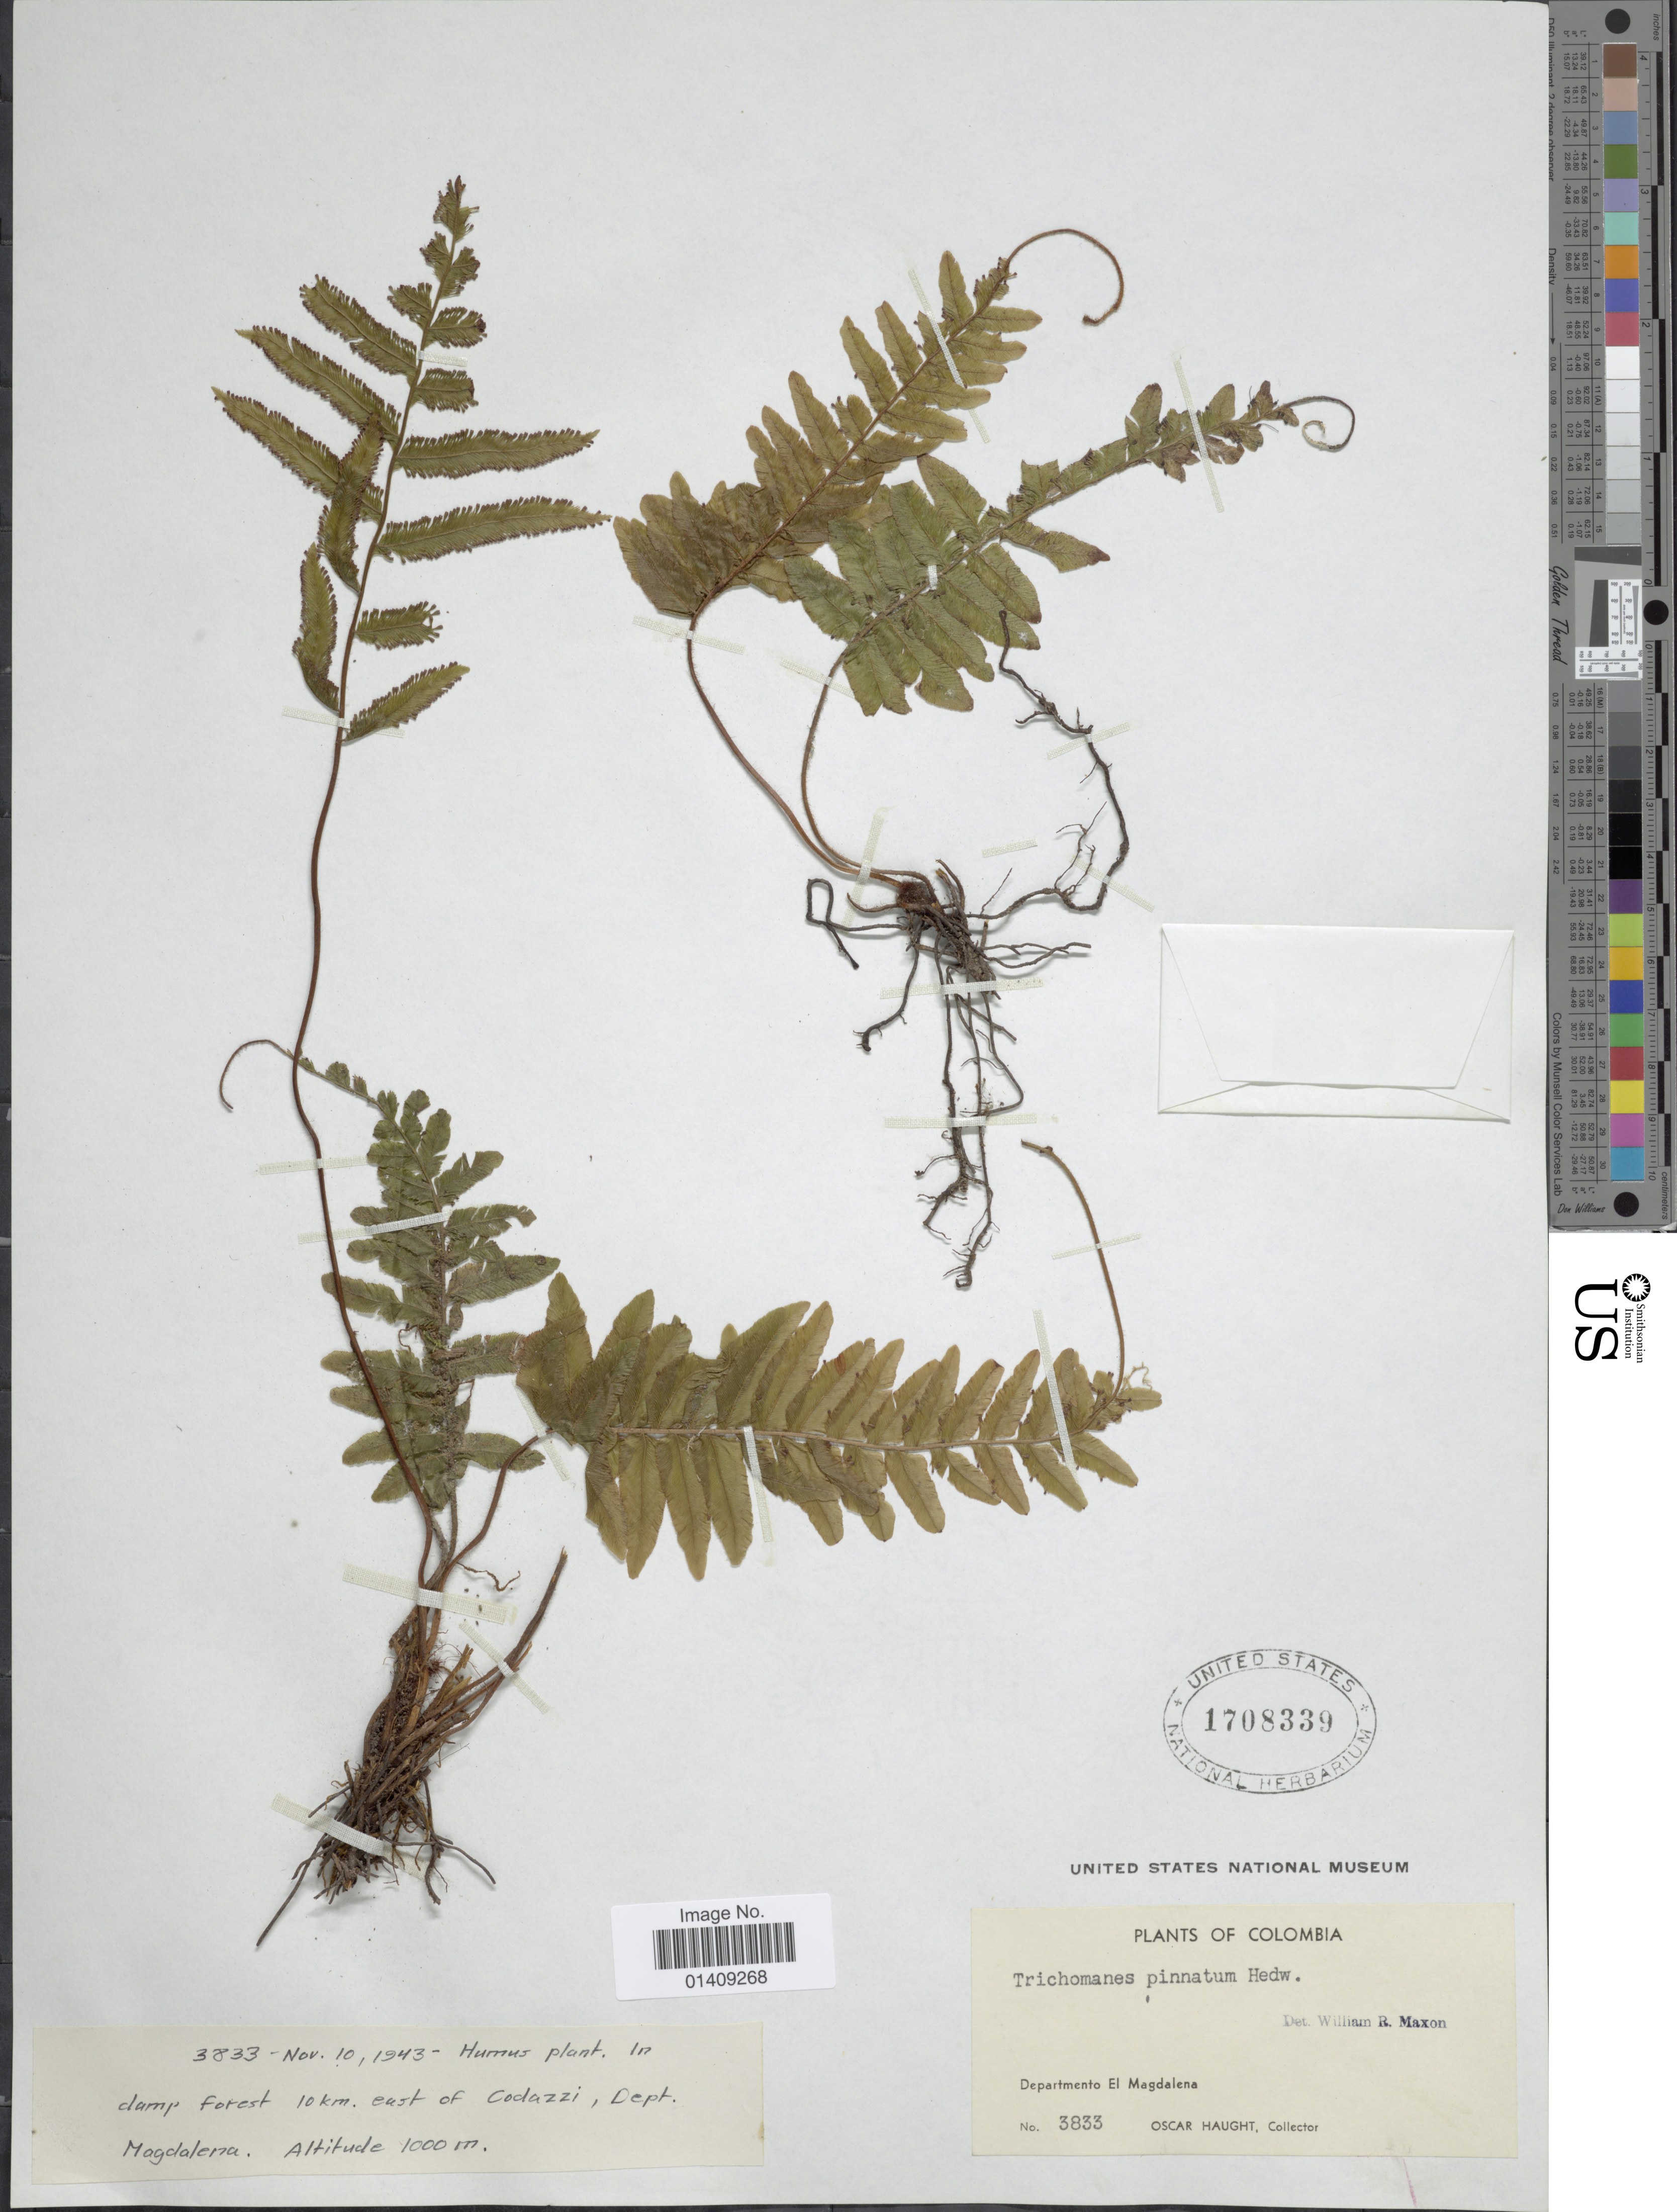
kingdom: Plantae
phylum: Tracheophyta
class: Polypodiopsida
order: Hymenophyllales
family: Hymenophyllaceae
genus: Trichomanes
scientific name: Trichomanes pinnatum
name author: Hedw.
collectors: O. L. Haught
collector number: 3833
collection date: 1943-11-10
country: Colombia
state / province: Magdalena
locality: Departamento El Magdalena 10 km east of Codazzi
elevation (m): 1000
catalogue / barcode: US 1708339